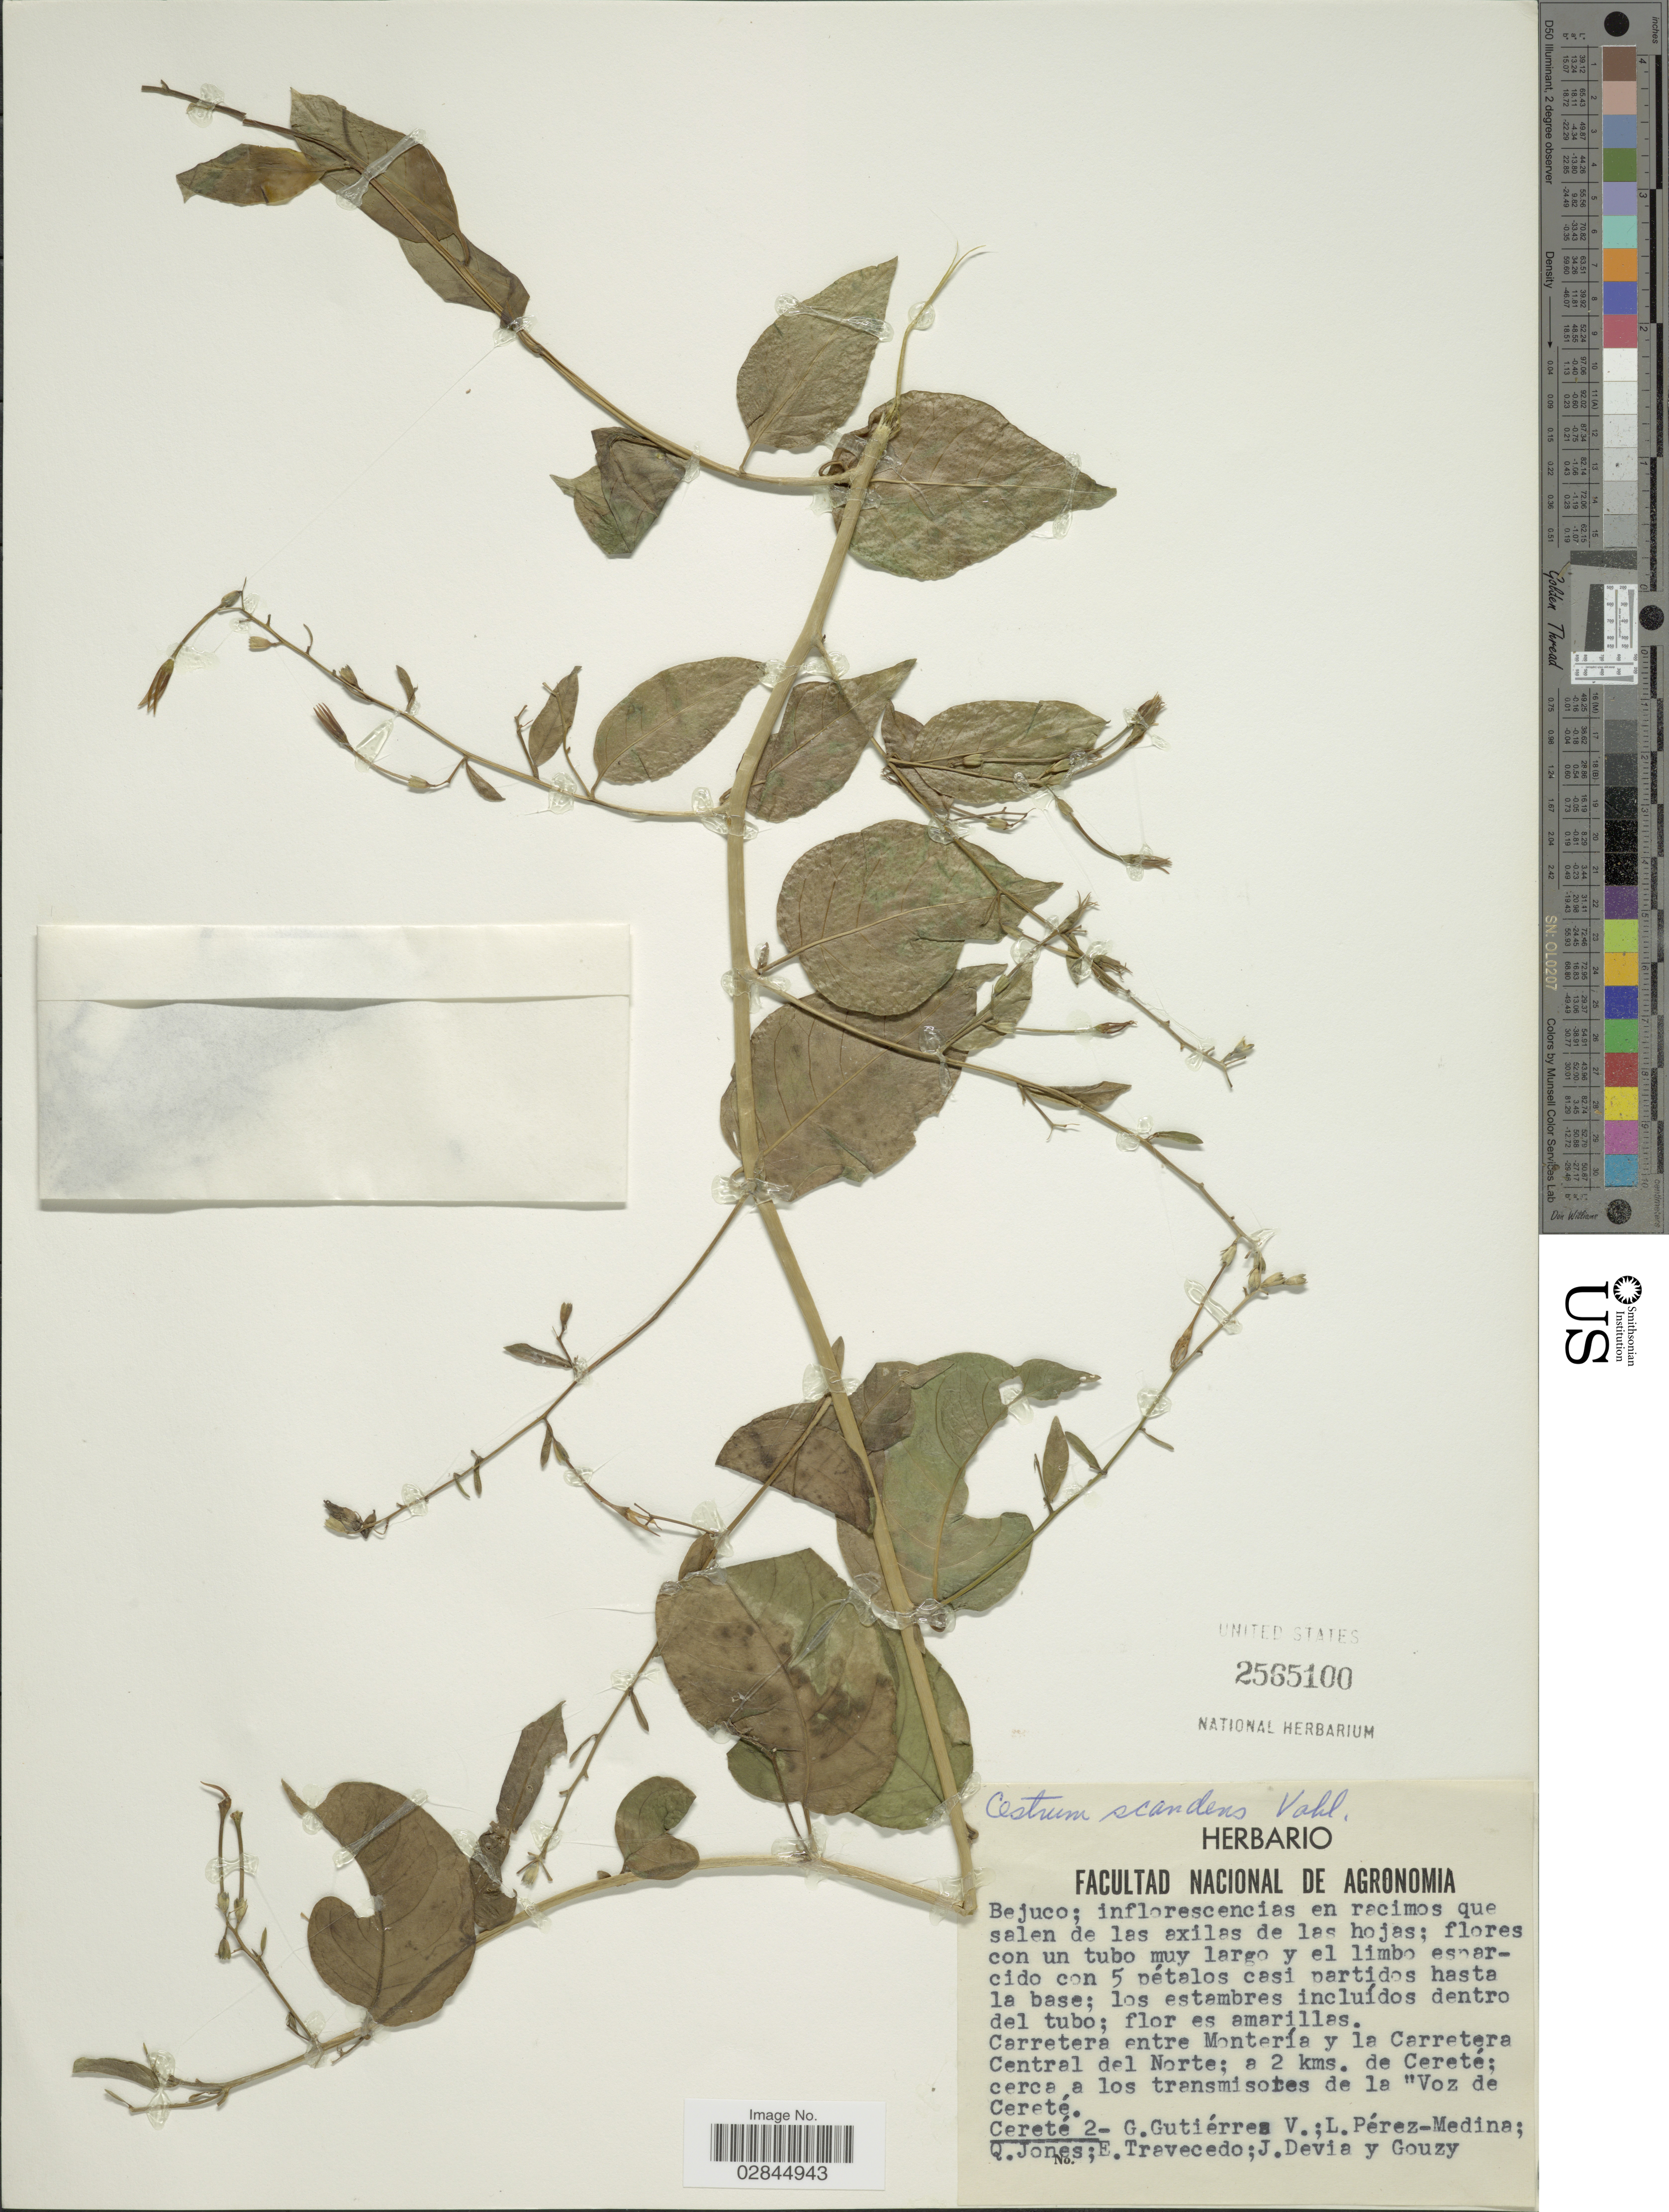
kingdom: Plantae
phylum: Tracheophyta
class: Magnoliopsida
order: Solanales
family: Solanaceae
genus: Cestrum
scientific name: Cestrum scandens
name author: Vahl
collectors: G. Gutiérrez V., L. Pérez-Medina, Q. Jones, E. Travecedo & et al.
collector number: Cerete 2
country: Colombia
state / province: Córdoba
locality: Carretera entre Montería y la Carretera Central del Norte; a 2 kms. de Cereté; cerca a los transmisotes de la "Voz de Cereté".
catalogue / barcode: US 2565100